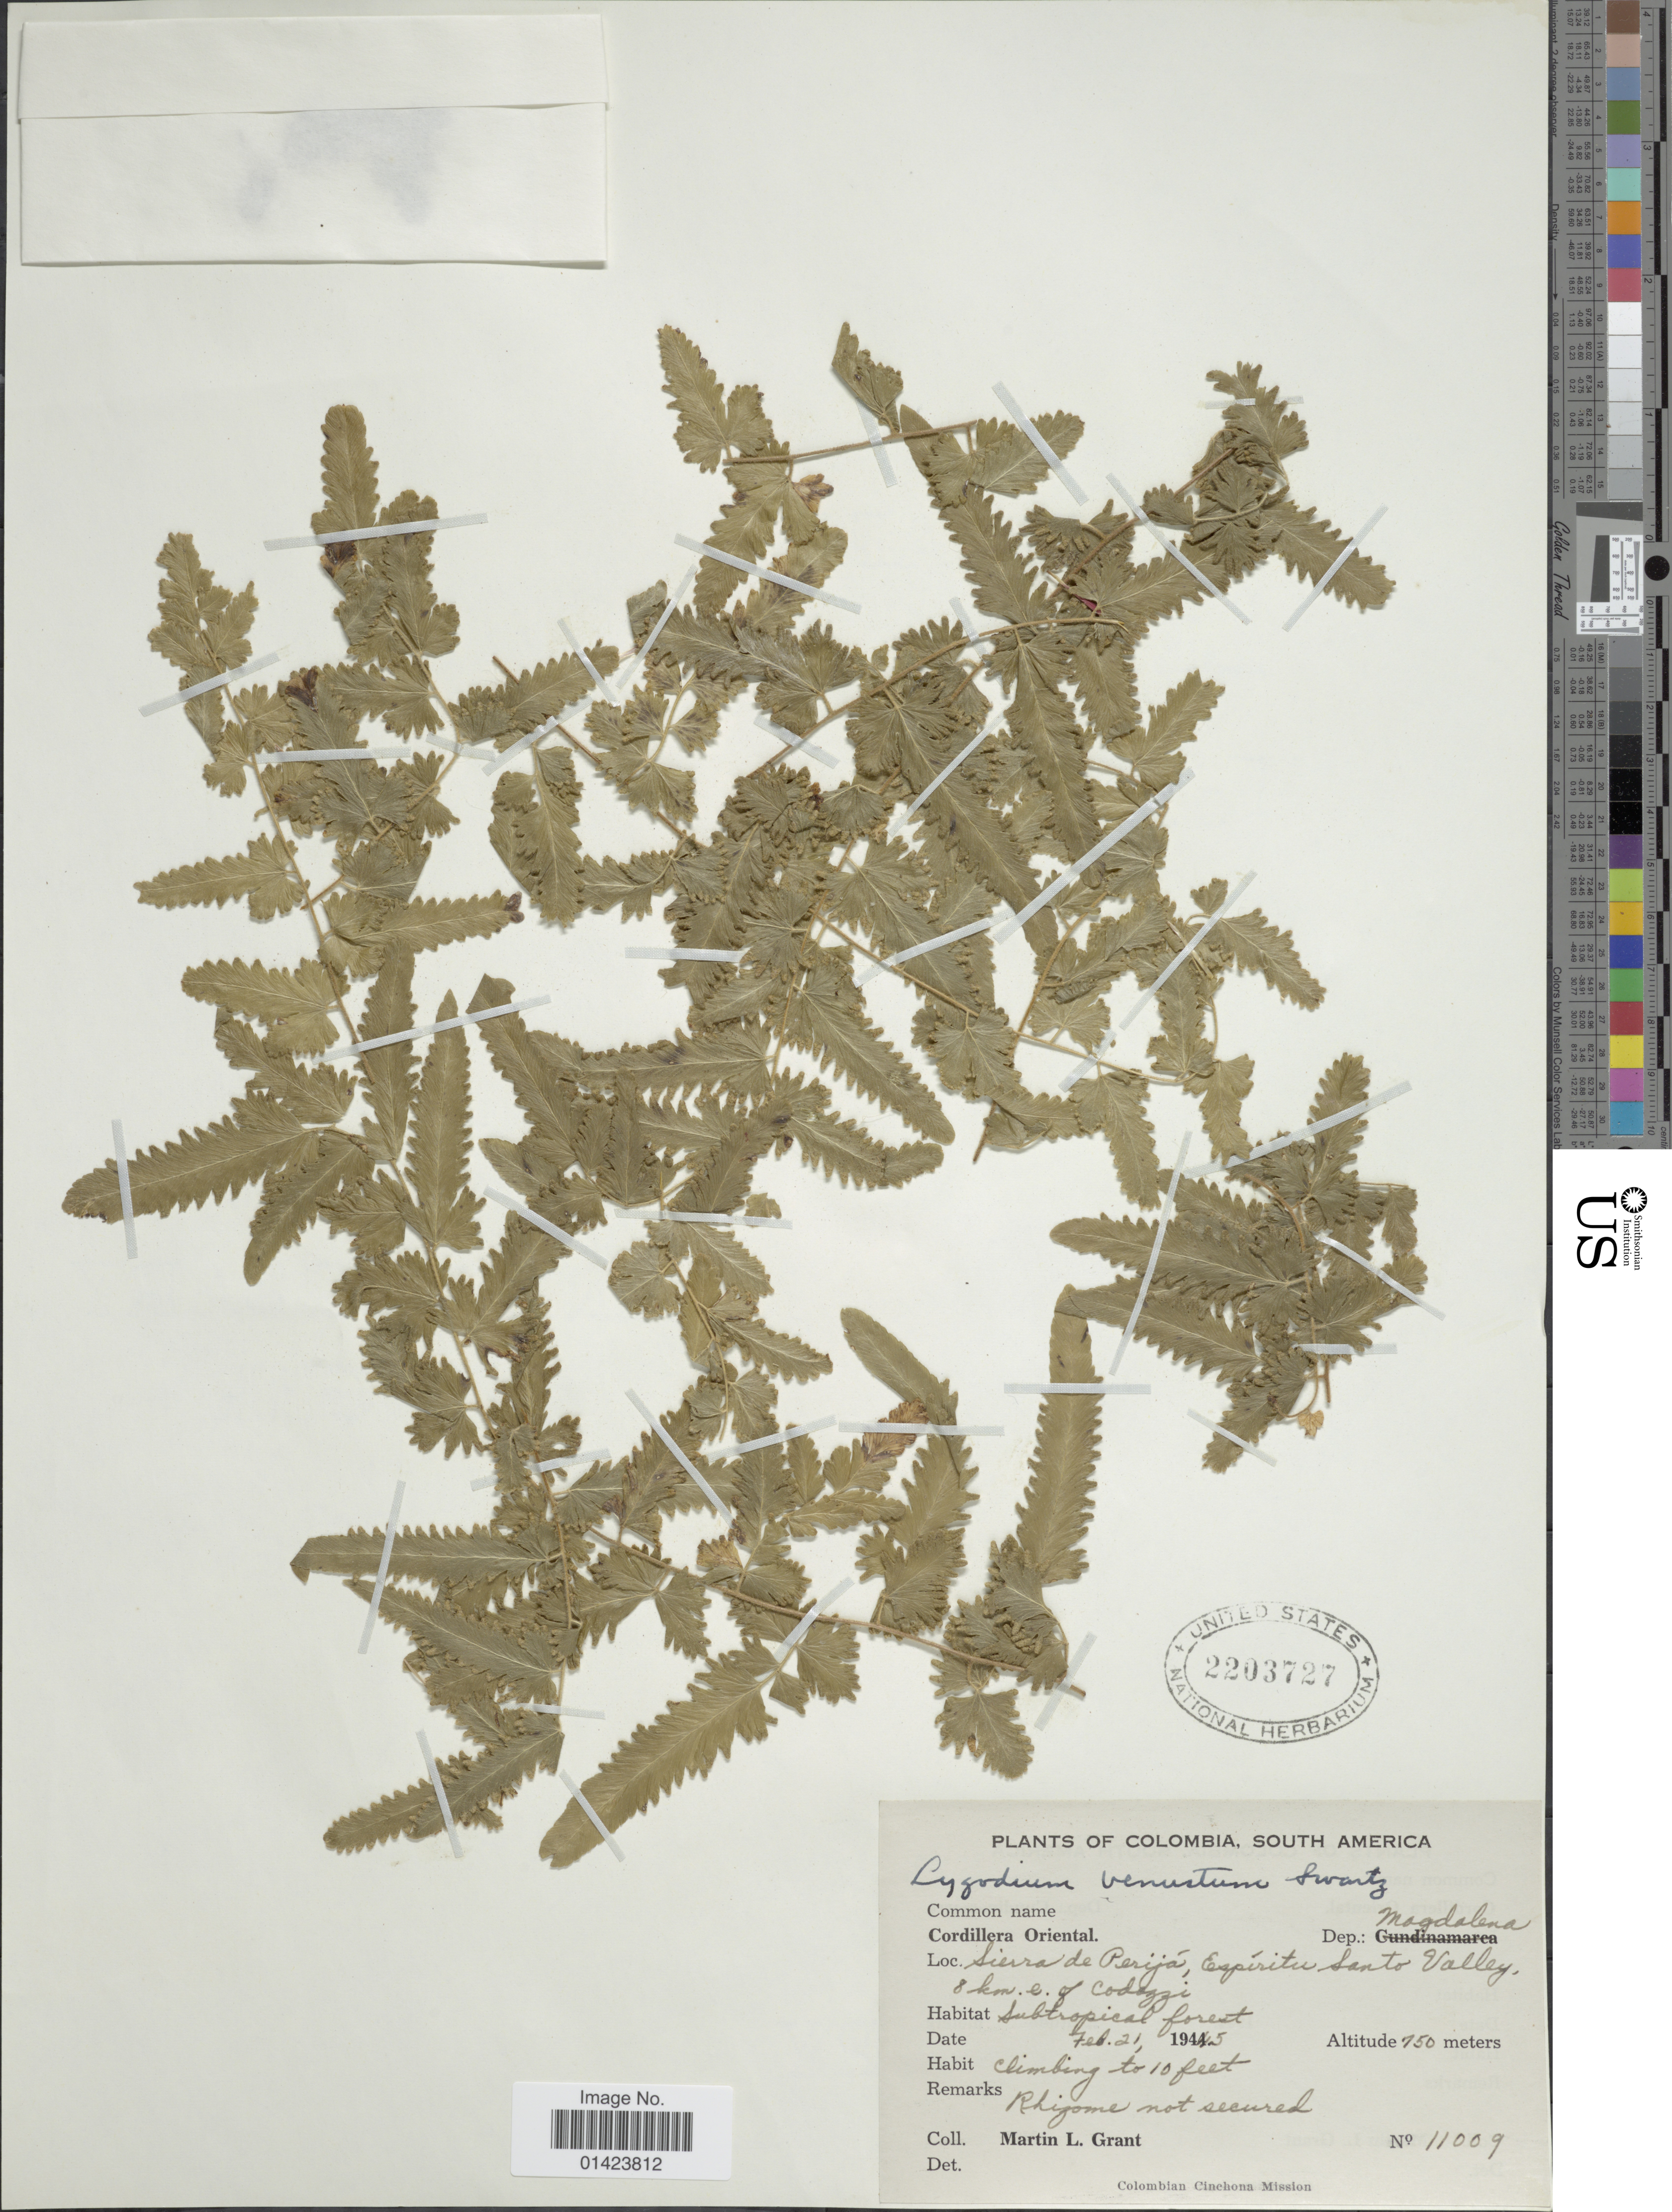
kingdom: Plantae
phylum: Tracheophyta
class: Polypodiopsida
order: Schizaeales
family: Lygodiaceae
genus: Lygodium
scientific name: Lygodium venustum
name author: Sw.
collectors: M. L. Grant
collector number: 11009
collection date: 1945-02-21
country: Colombia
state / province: Magdalena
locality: Colombia, South America, Cordillera oriental, Dep.Magdalena, Sierra de Perija, Espiritu Santo Valley, 8km e. of codozzi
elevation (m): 750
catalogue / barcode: US 2203727